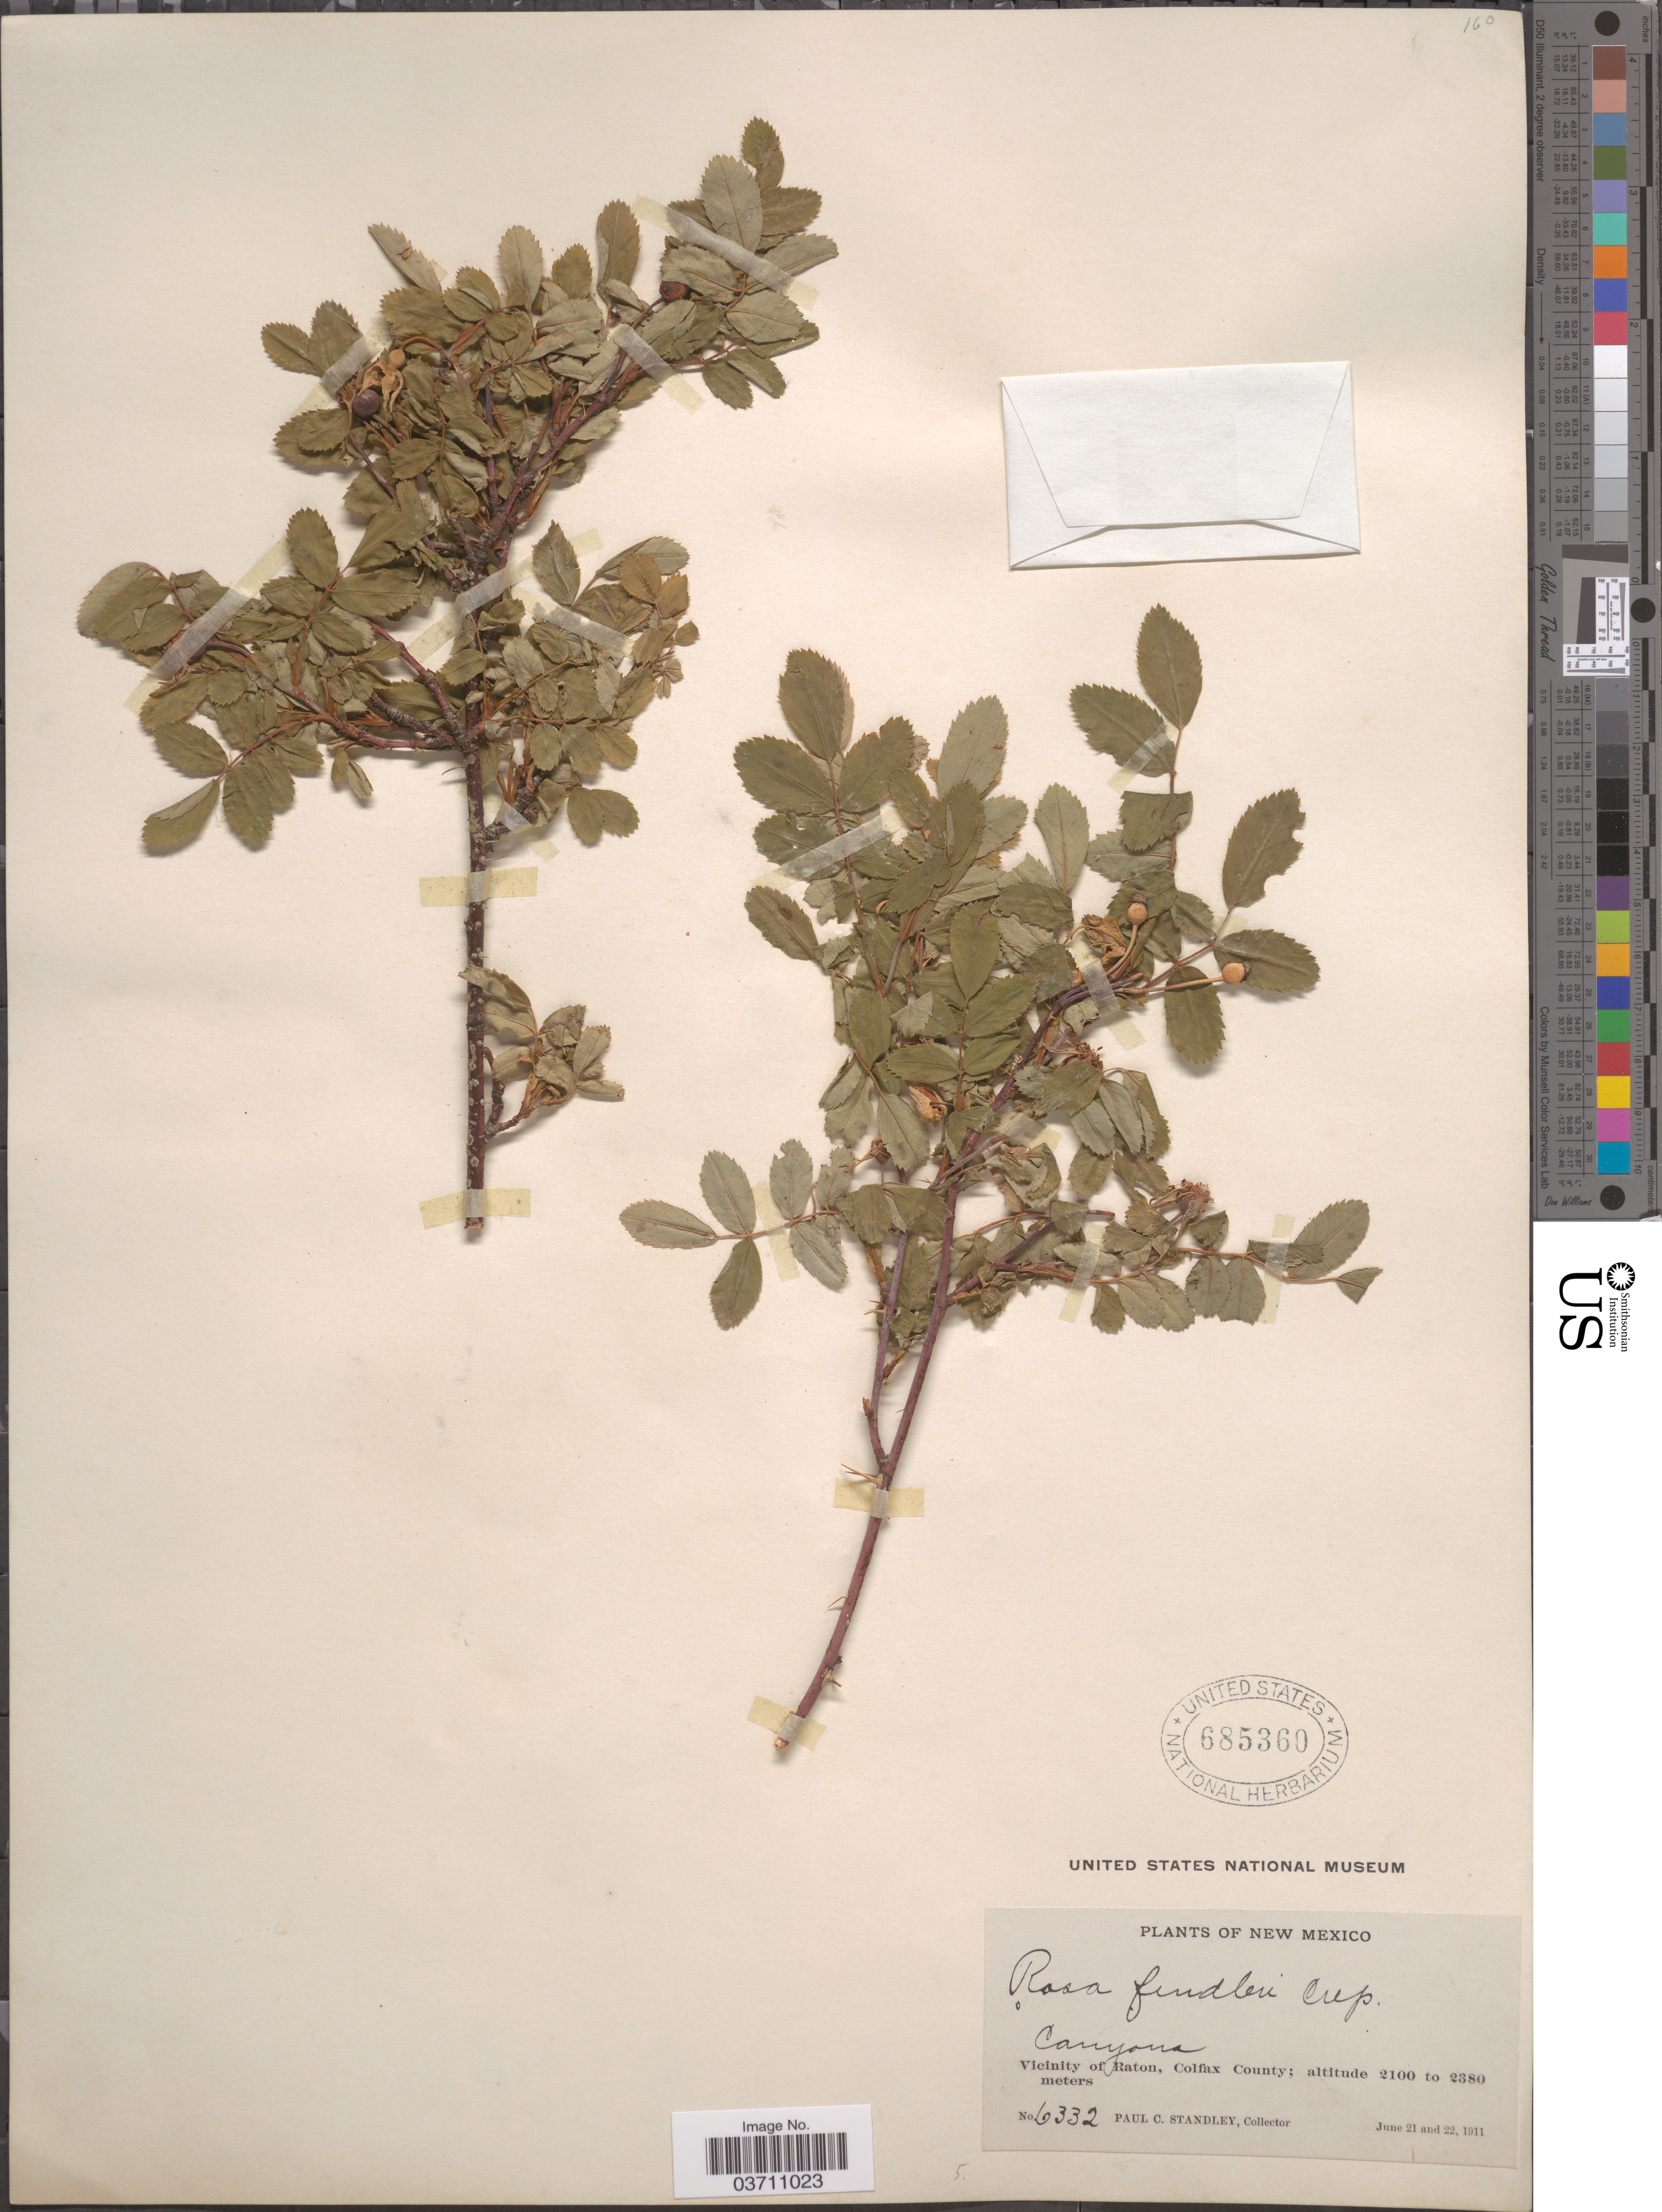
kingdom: Plantae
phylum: Tracheophyta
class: Magnoliopsida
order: Rosales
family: Rosaceae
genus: Rosa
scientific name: Rosa fendleri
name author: Crép.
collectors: P. C. Standley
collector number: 6332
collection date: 1911-06-21/1911-06-22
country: United States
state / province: New Mexico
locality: Canyons. Vicinity of Raton, Colfax County.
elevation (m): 2100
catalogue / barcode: US 685360